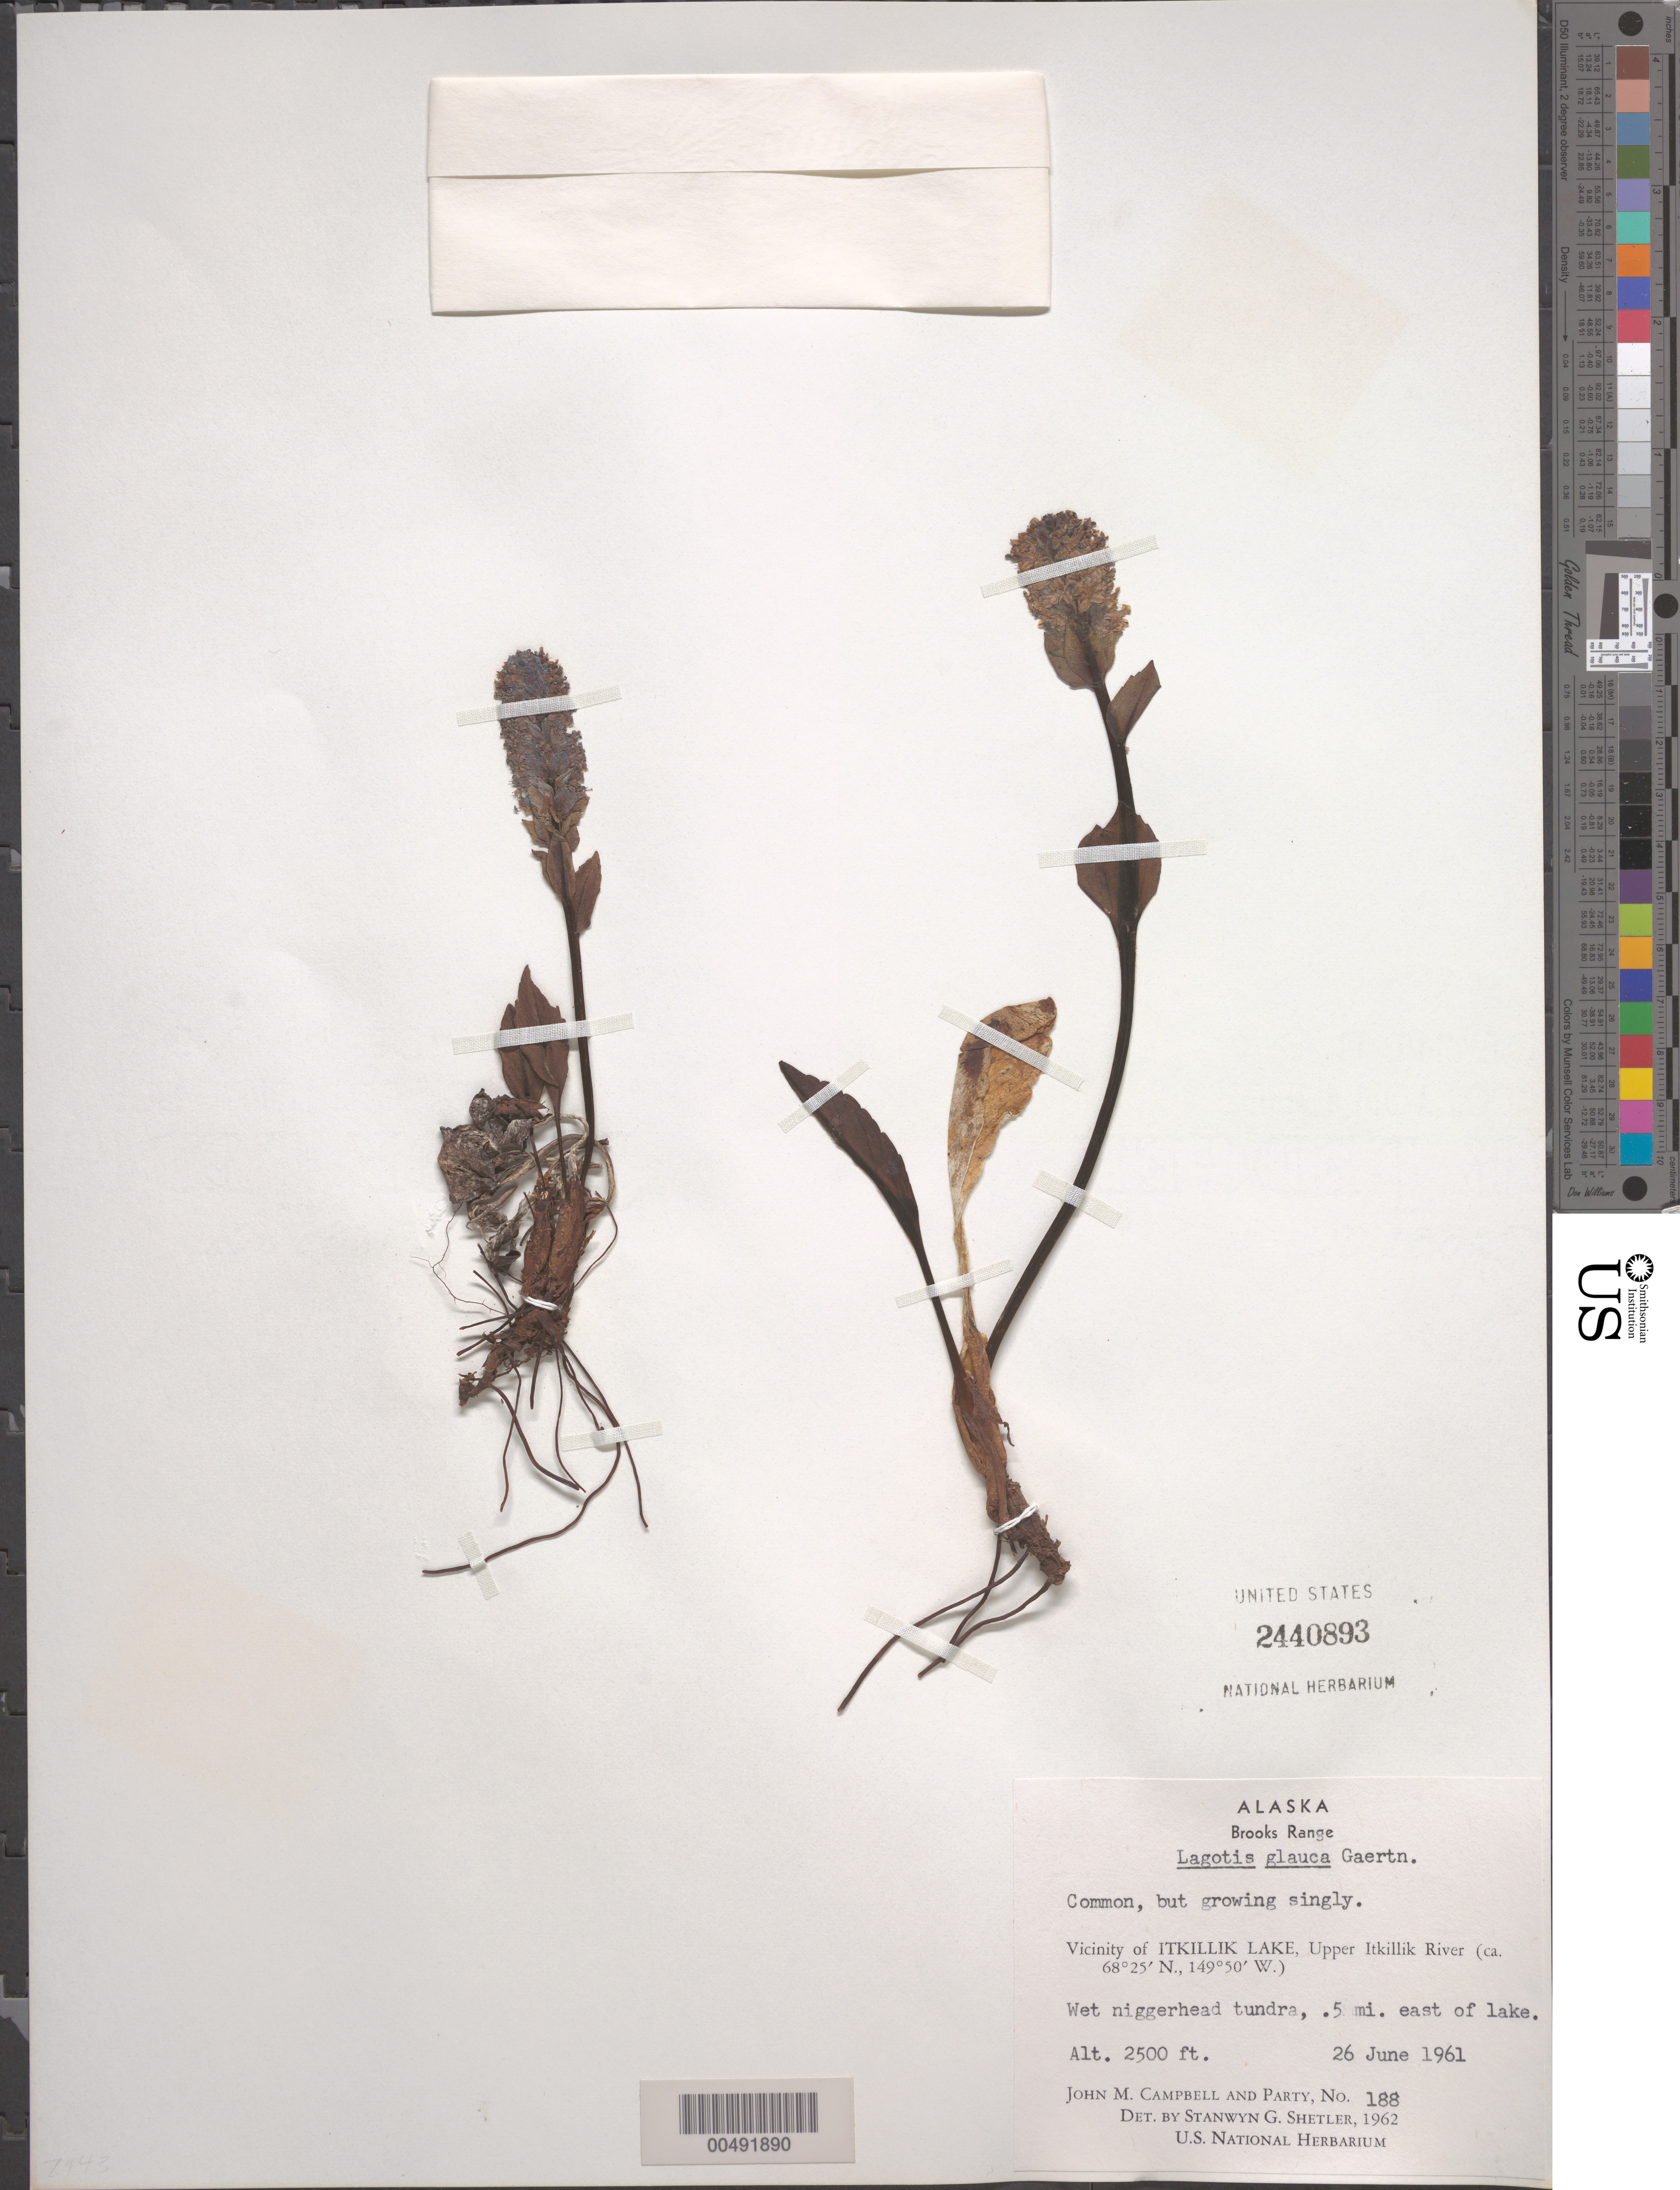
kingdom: Plantae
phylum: Tracheophyta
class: Magnoliopsida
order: Lamiales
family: Plantaginaceae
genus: Lagotis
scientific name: Lagotis glauca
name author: Gaertn.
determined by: Shetler, Stanwyn G., (US), NMNH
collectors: J. M. Campbell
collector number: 188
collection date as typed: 26 Jun 1961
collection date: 1961-06-26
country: United States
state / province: Alaska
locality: Brooks Range, Upper Itkillik River, .5 mi. E of Itkillik Lake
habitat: wet tundra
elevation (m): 762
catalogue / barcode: US 2440893